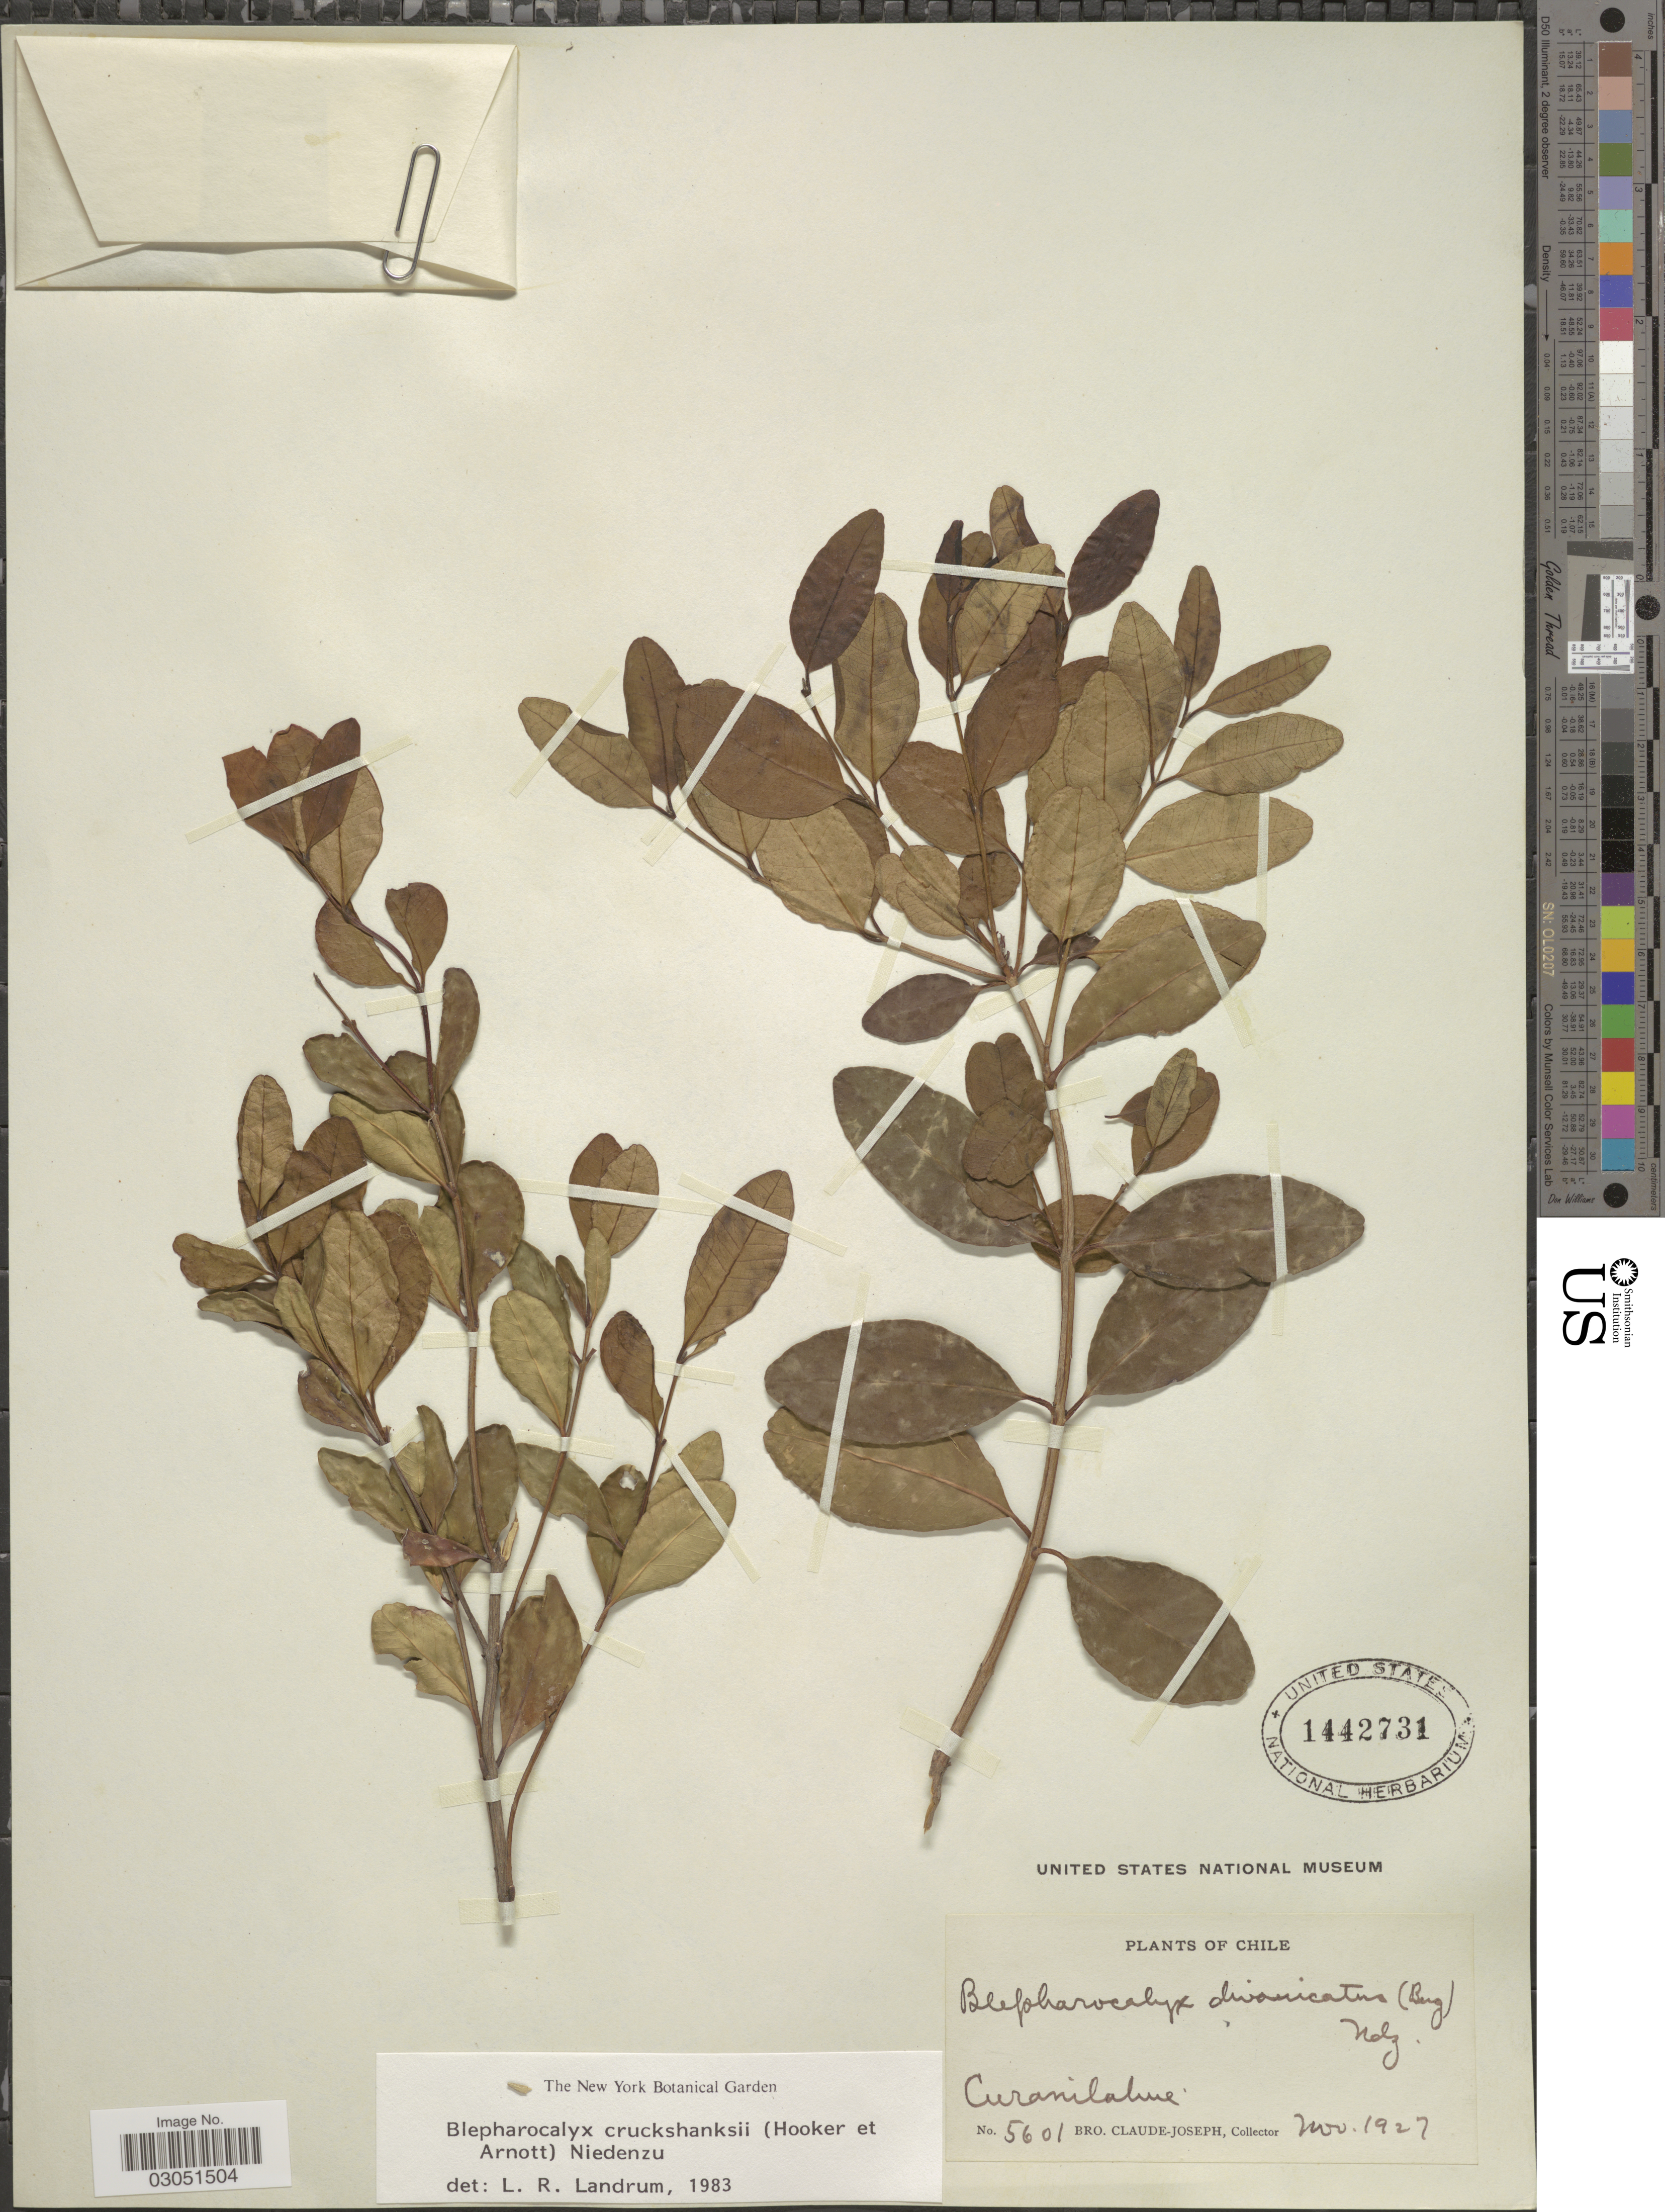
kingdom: Plantae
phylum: Tracheophyta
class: Magnoliopsida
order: Myrtales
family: Myrtaceae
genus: Temu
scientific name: Temu cruckshanksii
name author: (Hook. & Arn.) O. Berg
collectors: Bro. Claude-Joseph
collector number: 5601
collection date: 1927-11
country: Chile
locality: Curanilahue.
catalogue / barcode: US 1442731